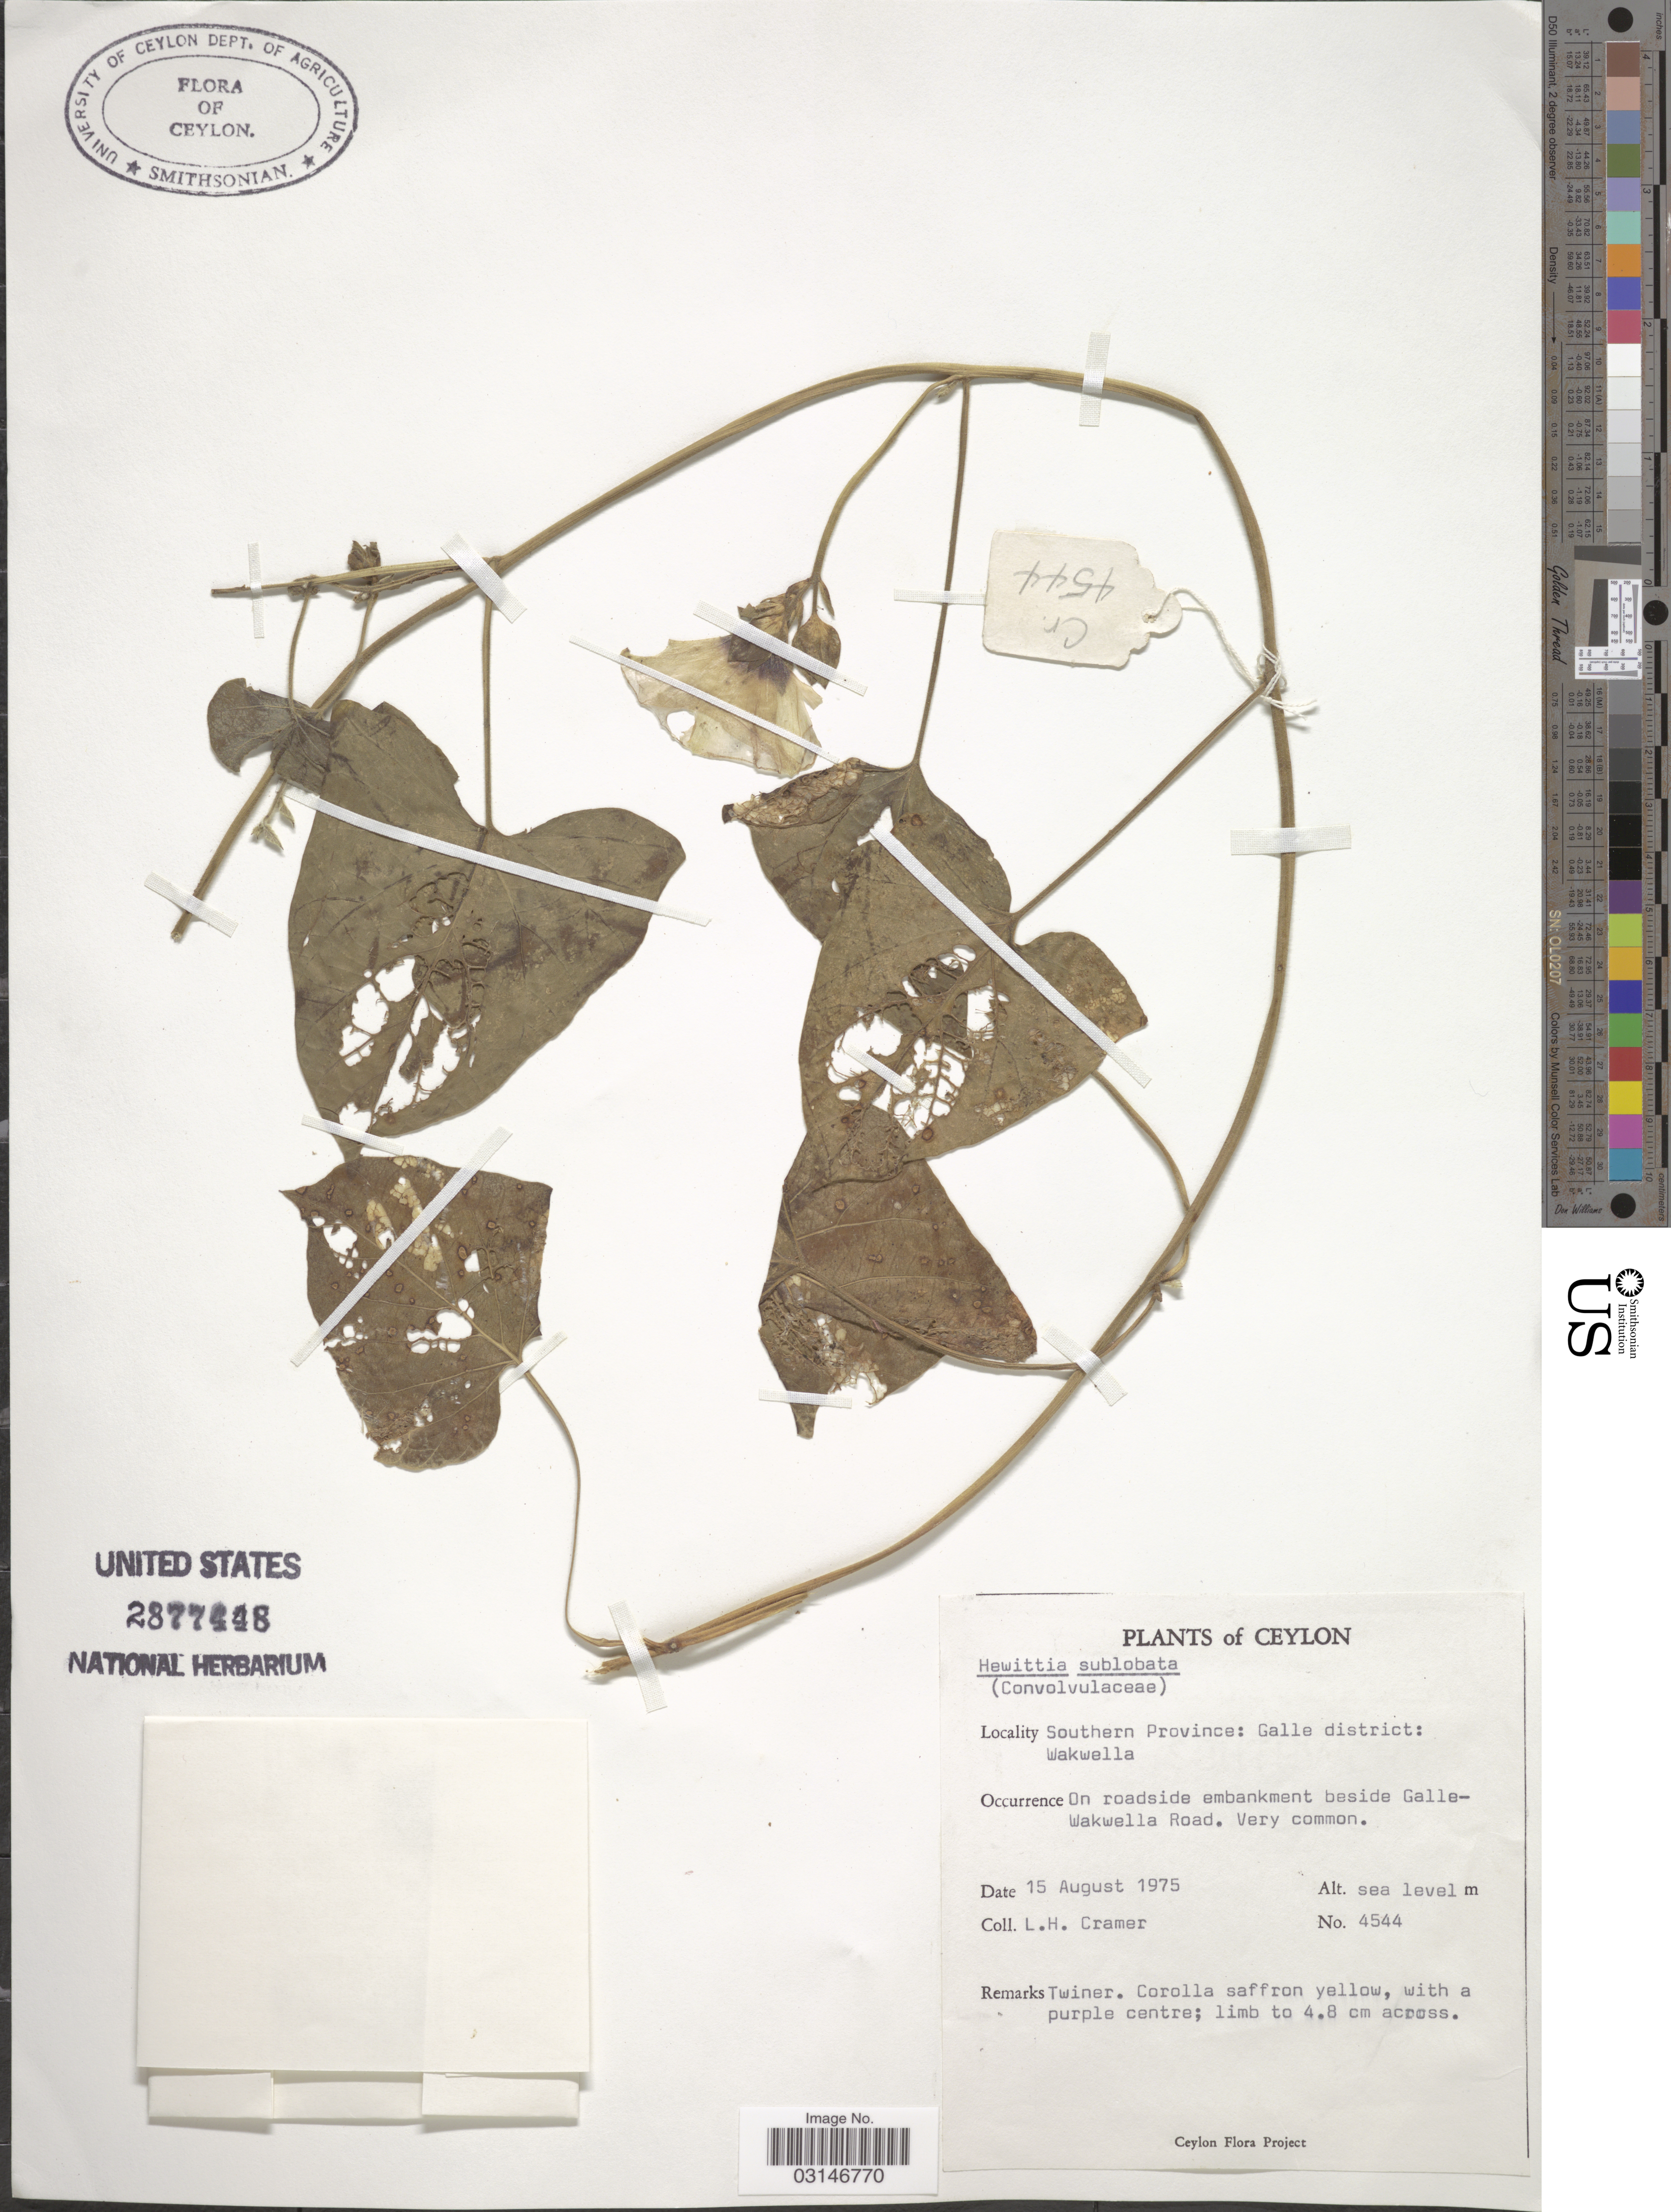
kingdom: Plantae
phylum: Tracheophyta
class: Magnoliopsida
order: Solanales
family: Convolvulaceae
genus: Hewittia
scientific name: Hewittia sublobata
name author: (L. f.) Kuntze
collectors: L. H. Cramer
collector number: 4544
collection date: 1975-08-15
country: Sri Lanka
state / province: Southern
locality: Ceylon, Southern Province: Galle district: Wakwella. On roadside embankment beside Galle-Wakwella Road.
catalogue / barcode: US 2877448